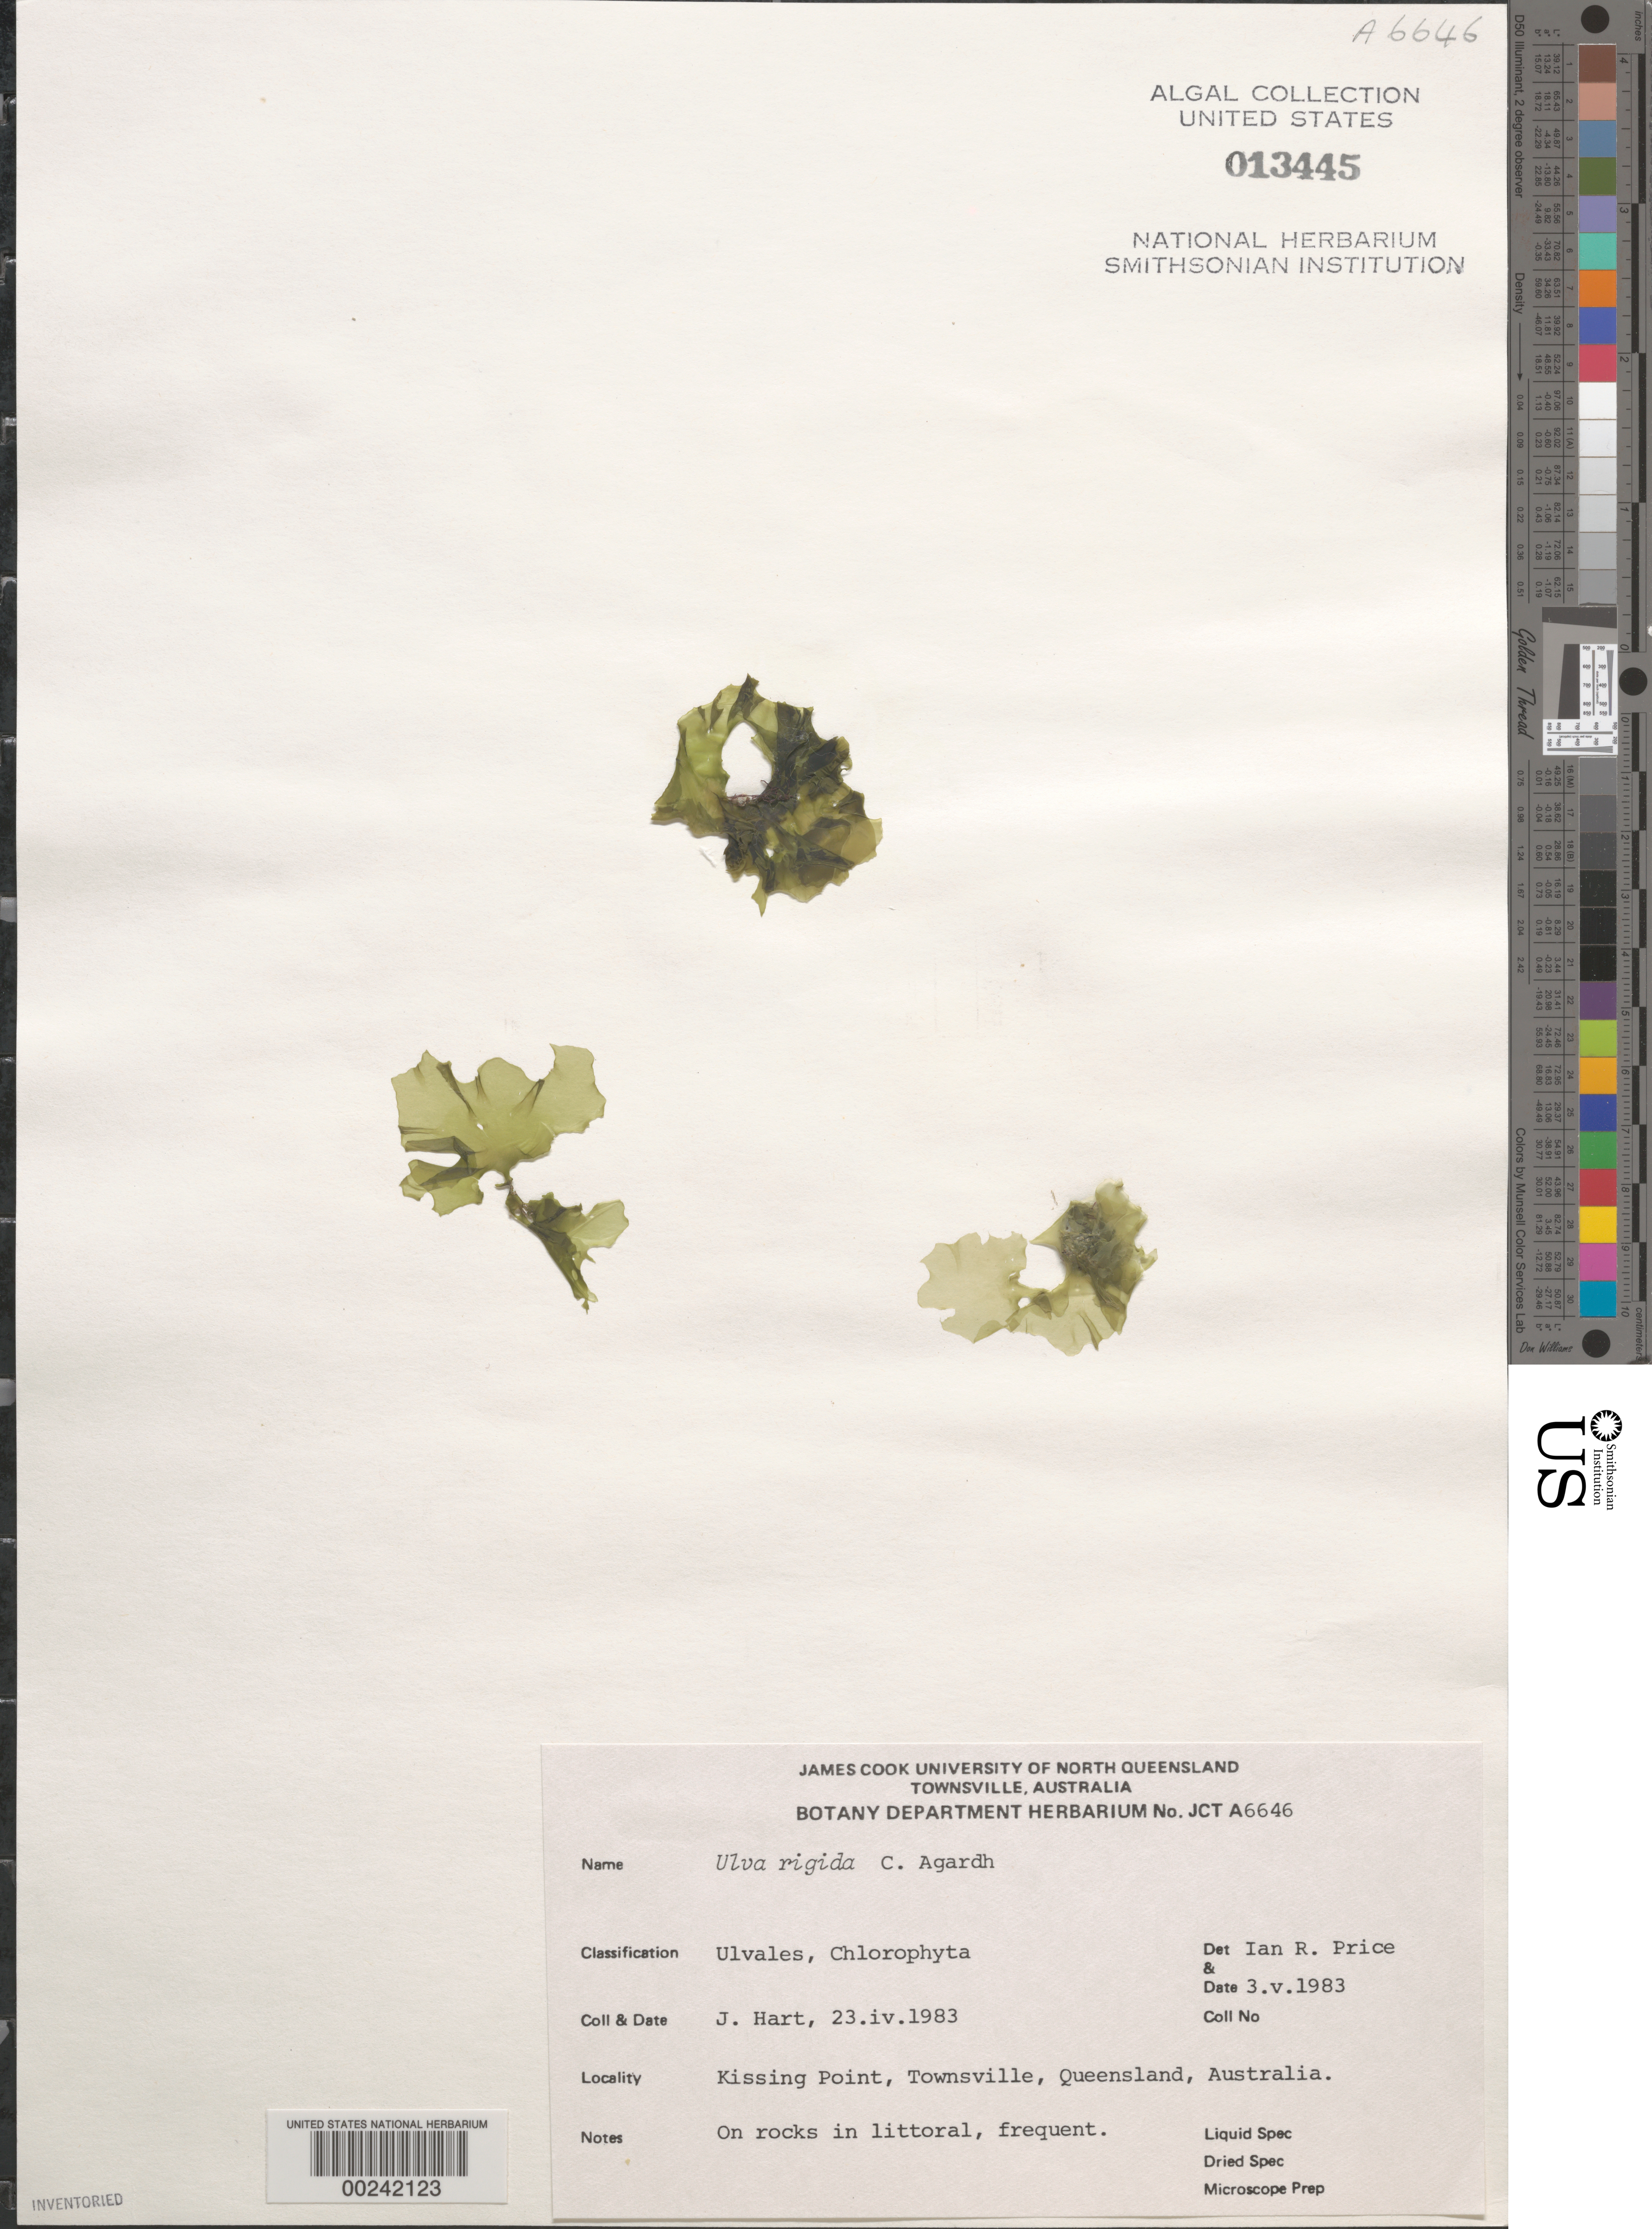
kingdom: Plantae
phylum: Chlorophyta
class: Ulvophyceae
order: Ulvales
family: Ulvaceae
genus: Ulva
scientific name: Ulva rigida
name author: C. Agardh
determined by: Price, I. R.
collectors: J. Hart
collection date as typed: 23 Apr 1983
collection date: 1983-04-23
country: Australia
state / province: Queensland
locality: Kissing Point, Townsville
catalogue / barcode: US 13445